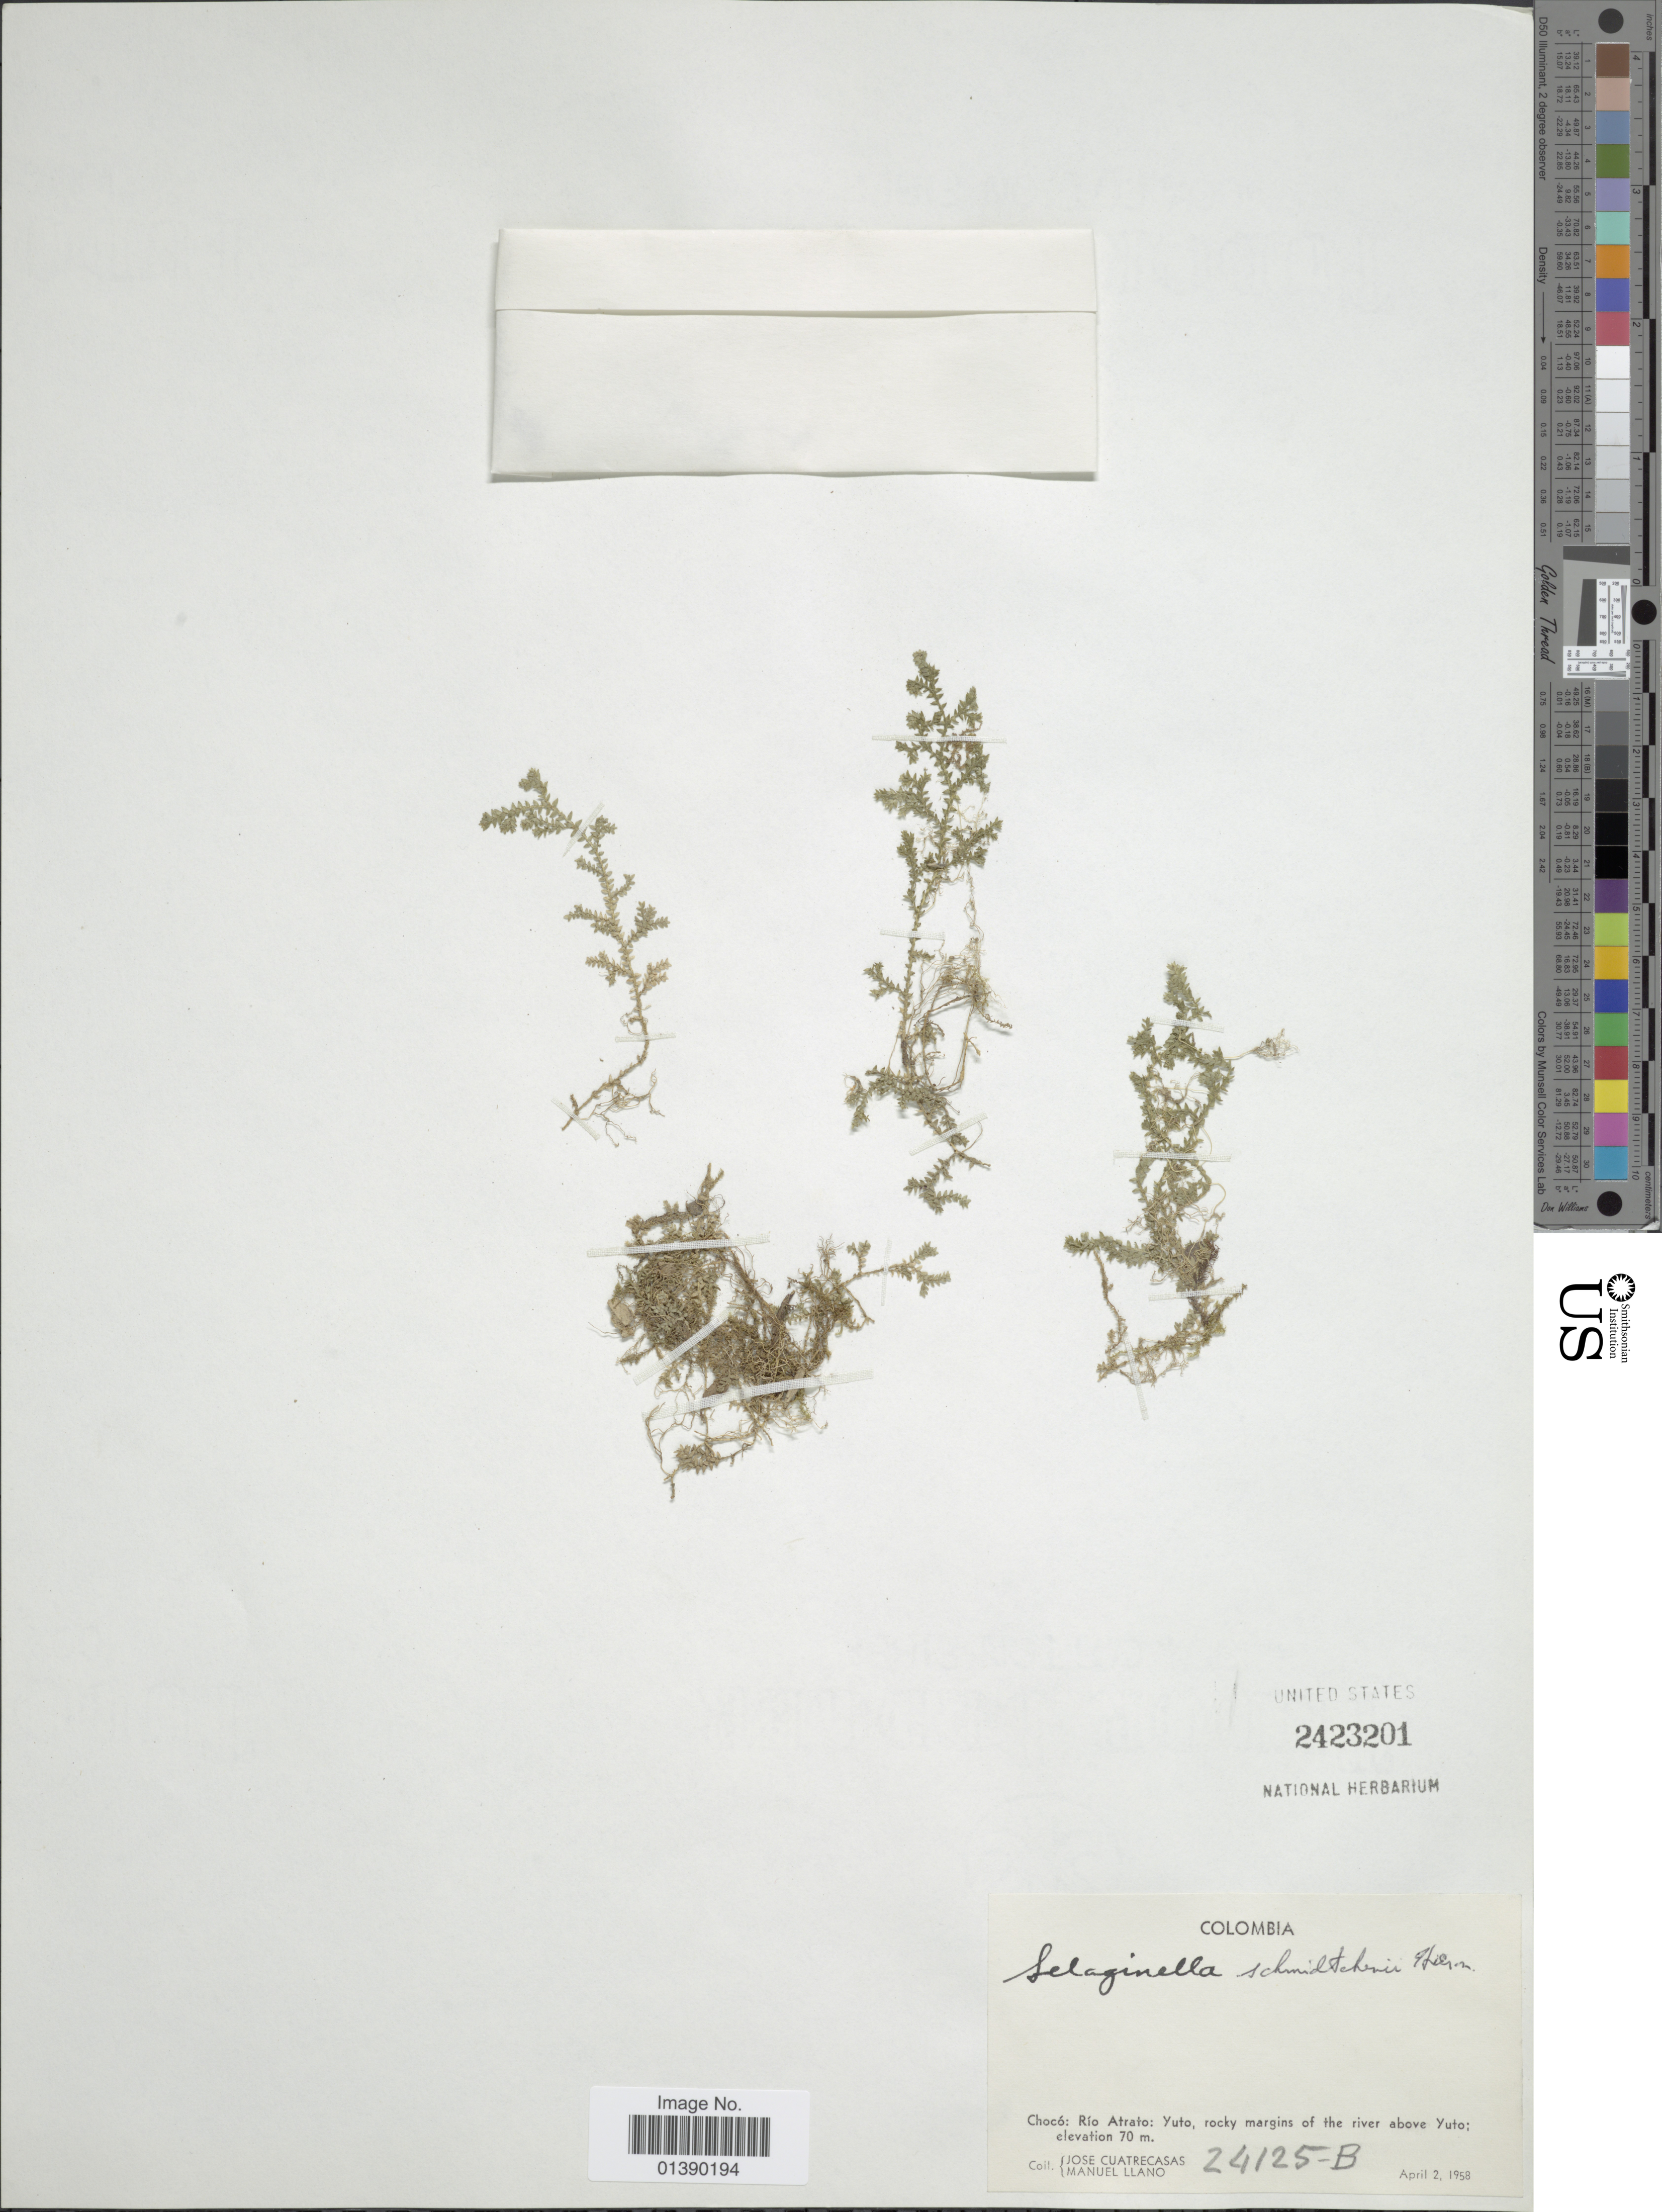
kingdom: Plantae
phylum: Tracheophyta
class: Lycopodiopsida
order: Selaginellales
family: Selaginellaceae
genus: Selaginella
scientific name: Selaginella atirrensis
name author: Hieron. in Engl. & Prantl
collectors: J. Cuatrecasas & M. d. Llano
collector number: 24125-B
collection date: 1958-04-02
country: Colombia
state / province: Chocó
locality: Río Atrato: Yuto, rocky margins of the river above Yuto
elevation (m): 70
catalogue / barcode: US 2423201